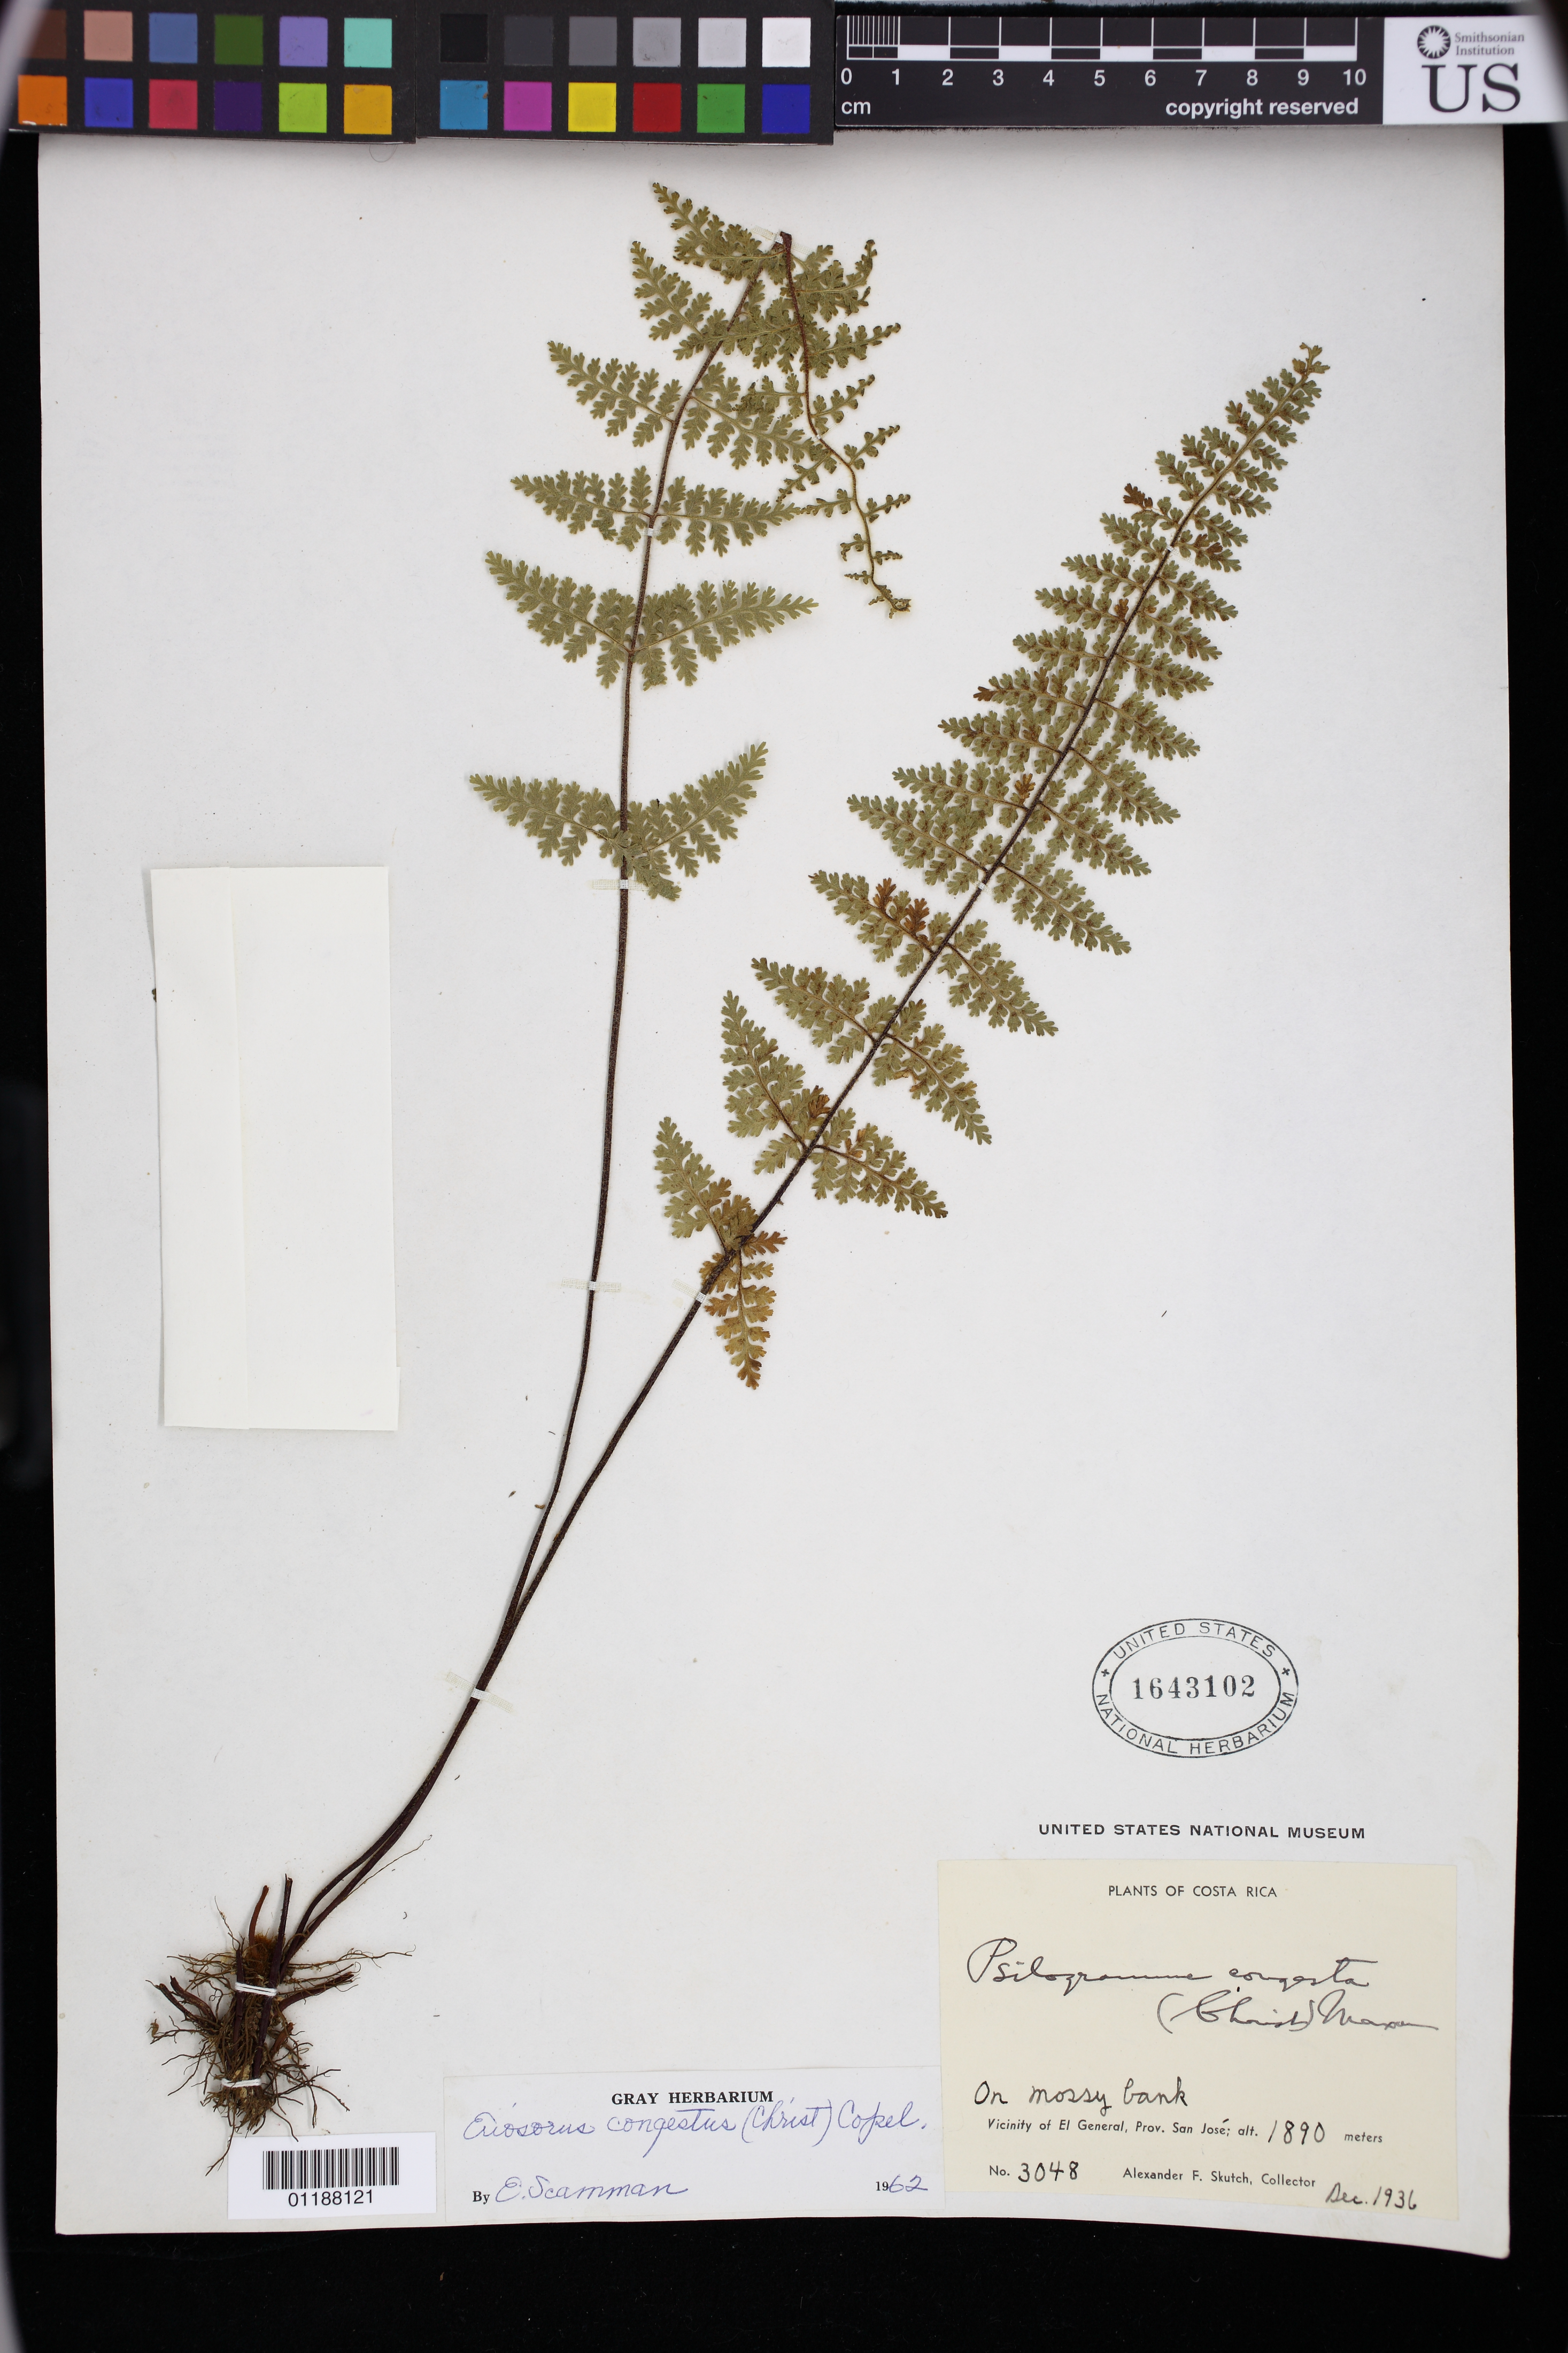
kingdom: Plantae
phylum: Tracheophyta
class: Polypodiopsida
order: Polypodiales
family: Pteridaceae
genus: Jamesonia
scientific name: Jamesonia congesta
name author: (Christ) Christenh.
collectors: A. F. Skutch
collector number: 3048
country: Costa Rica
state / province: San Jose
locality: El General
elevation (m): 1890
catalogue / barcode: US 1643102